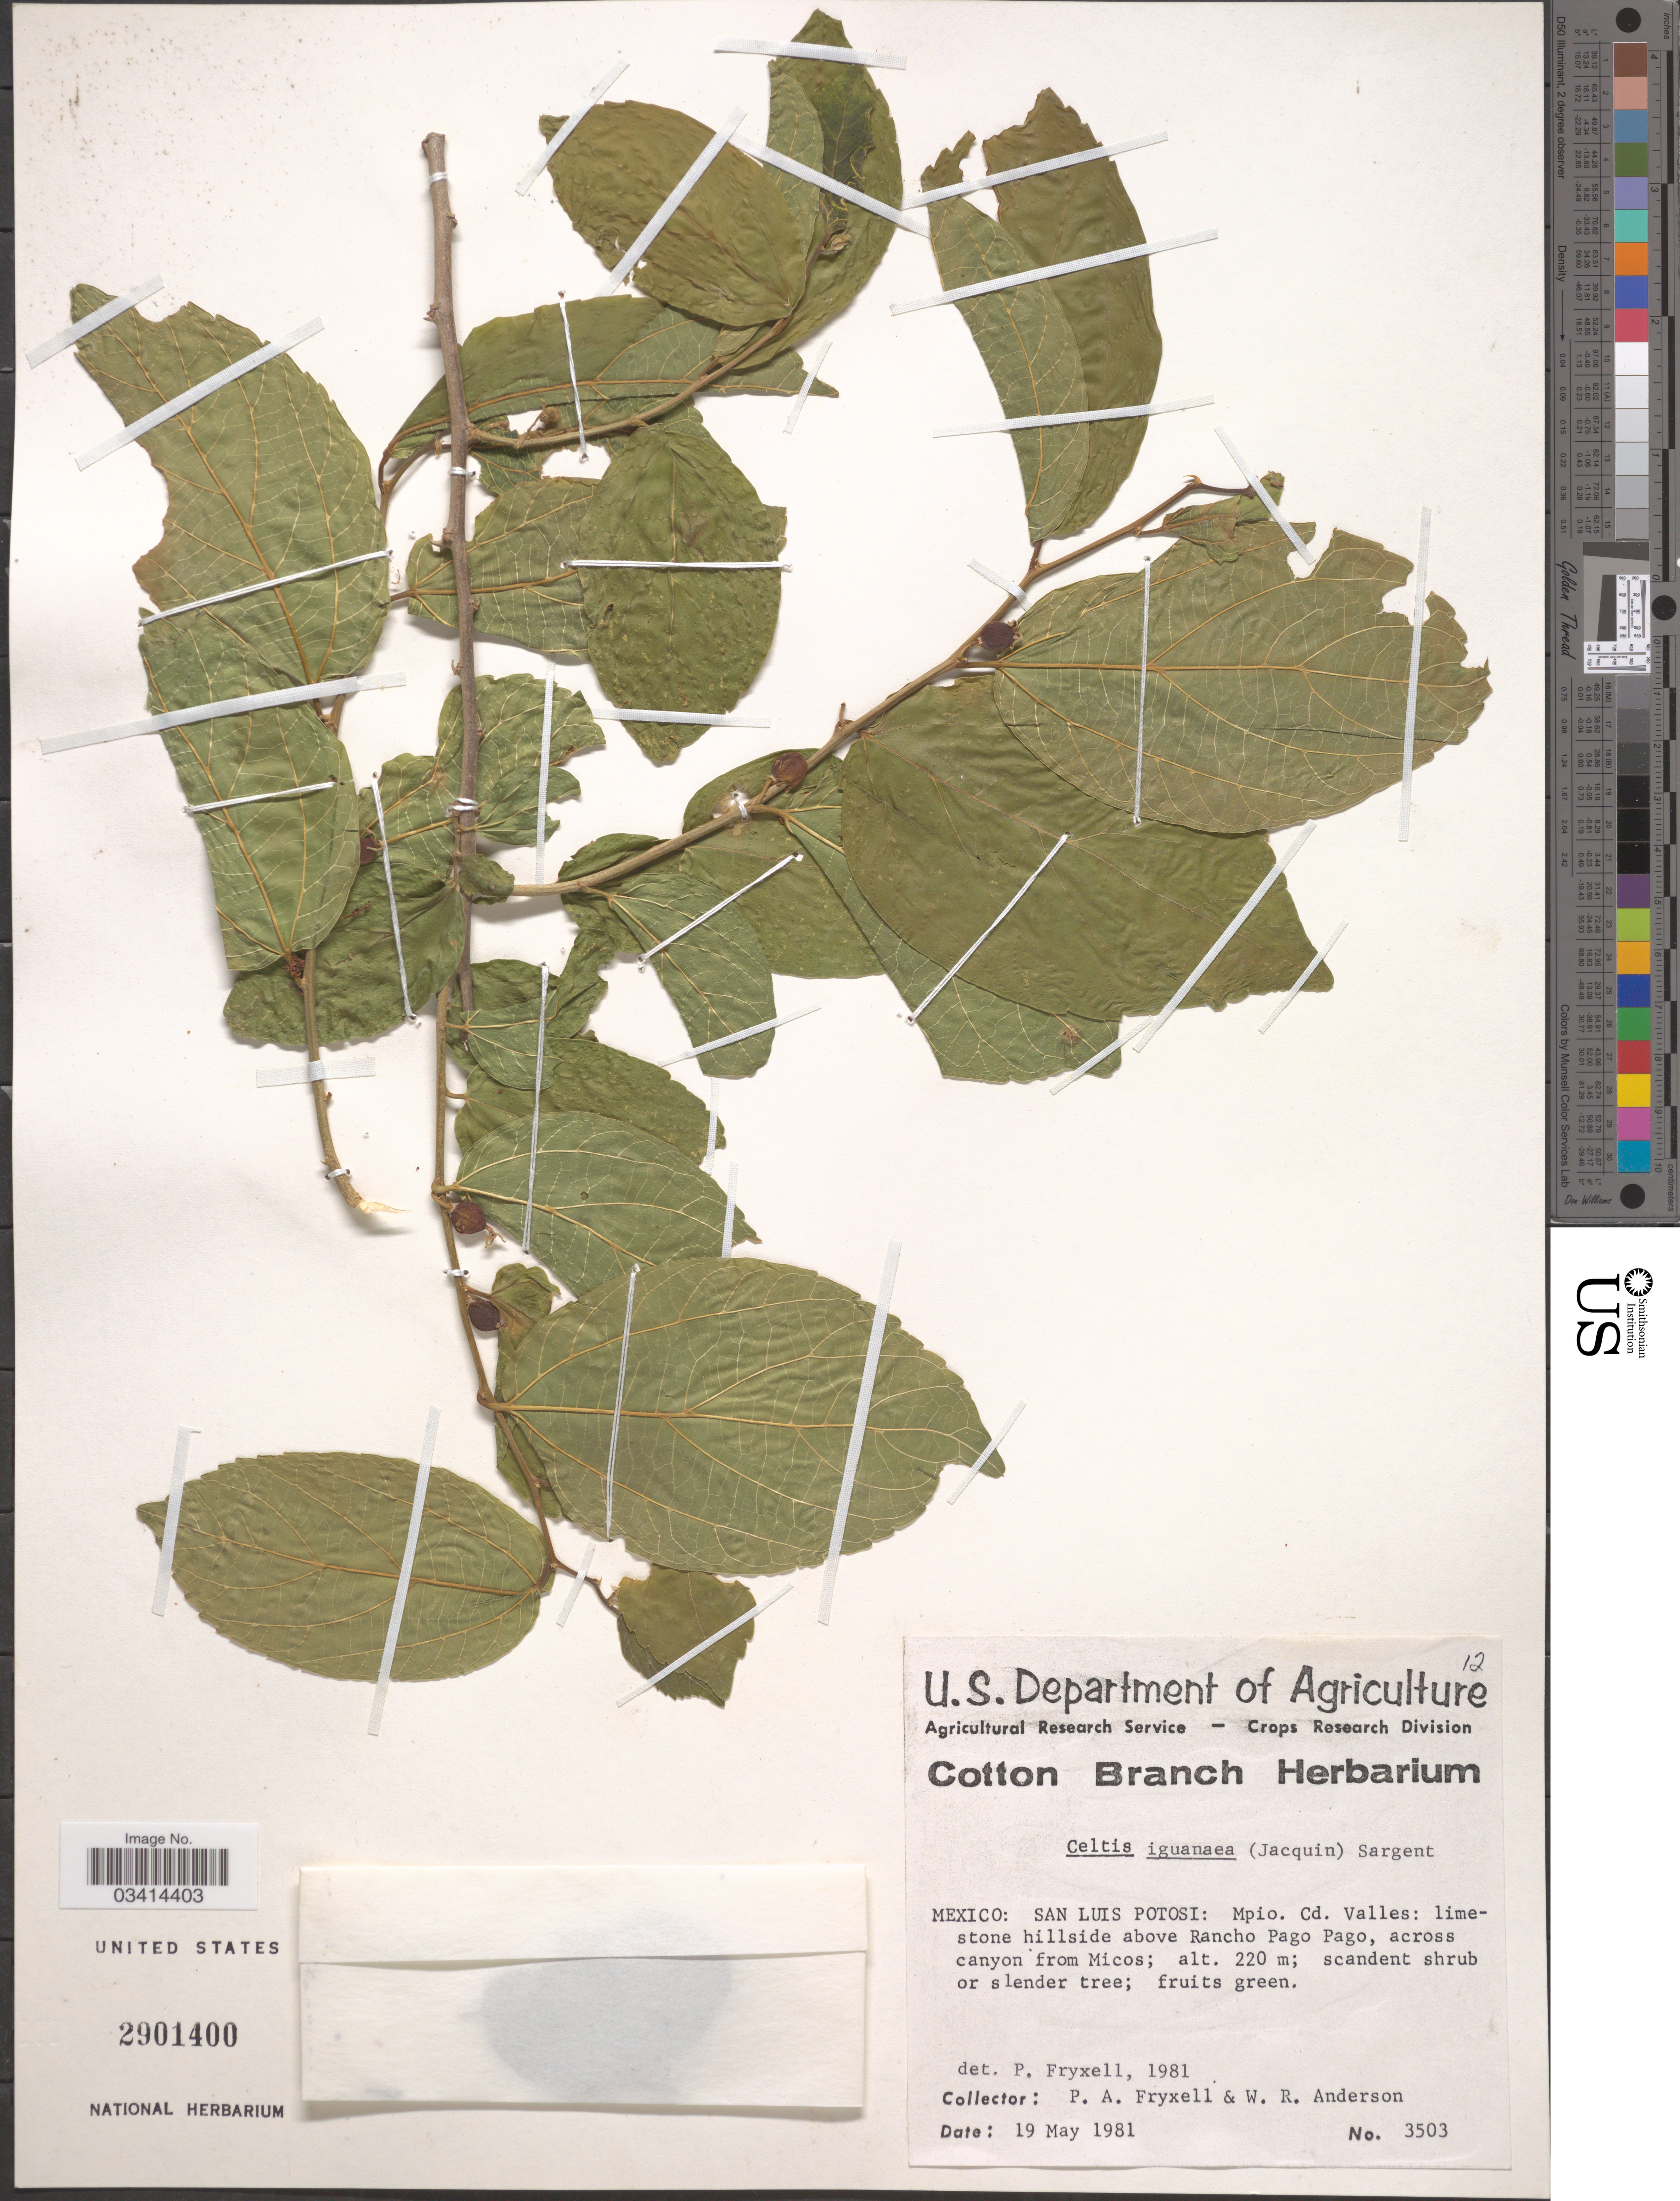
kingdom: Plantae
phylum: Tracheophyta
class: Magnoliopsida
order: Rosales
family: Cannabaceae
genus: Celtis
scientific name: Celtis iguanaea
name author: (Jacq.) Sarg.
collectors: P. A. Fryxell & W. Anderson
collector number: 3503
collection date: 1981-05-19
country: Mexico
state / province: San Luis Potosí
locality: Mpio. Cd. Valles: limestone hillside above Rancho Pago Pago, across canyon from Micos.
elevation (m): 220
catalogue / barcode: US 2901400